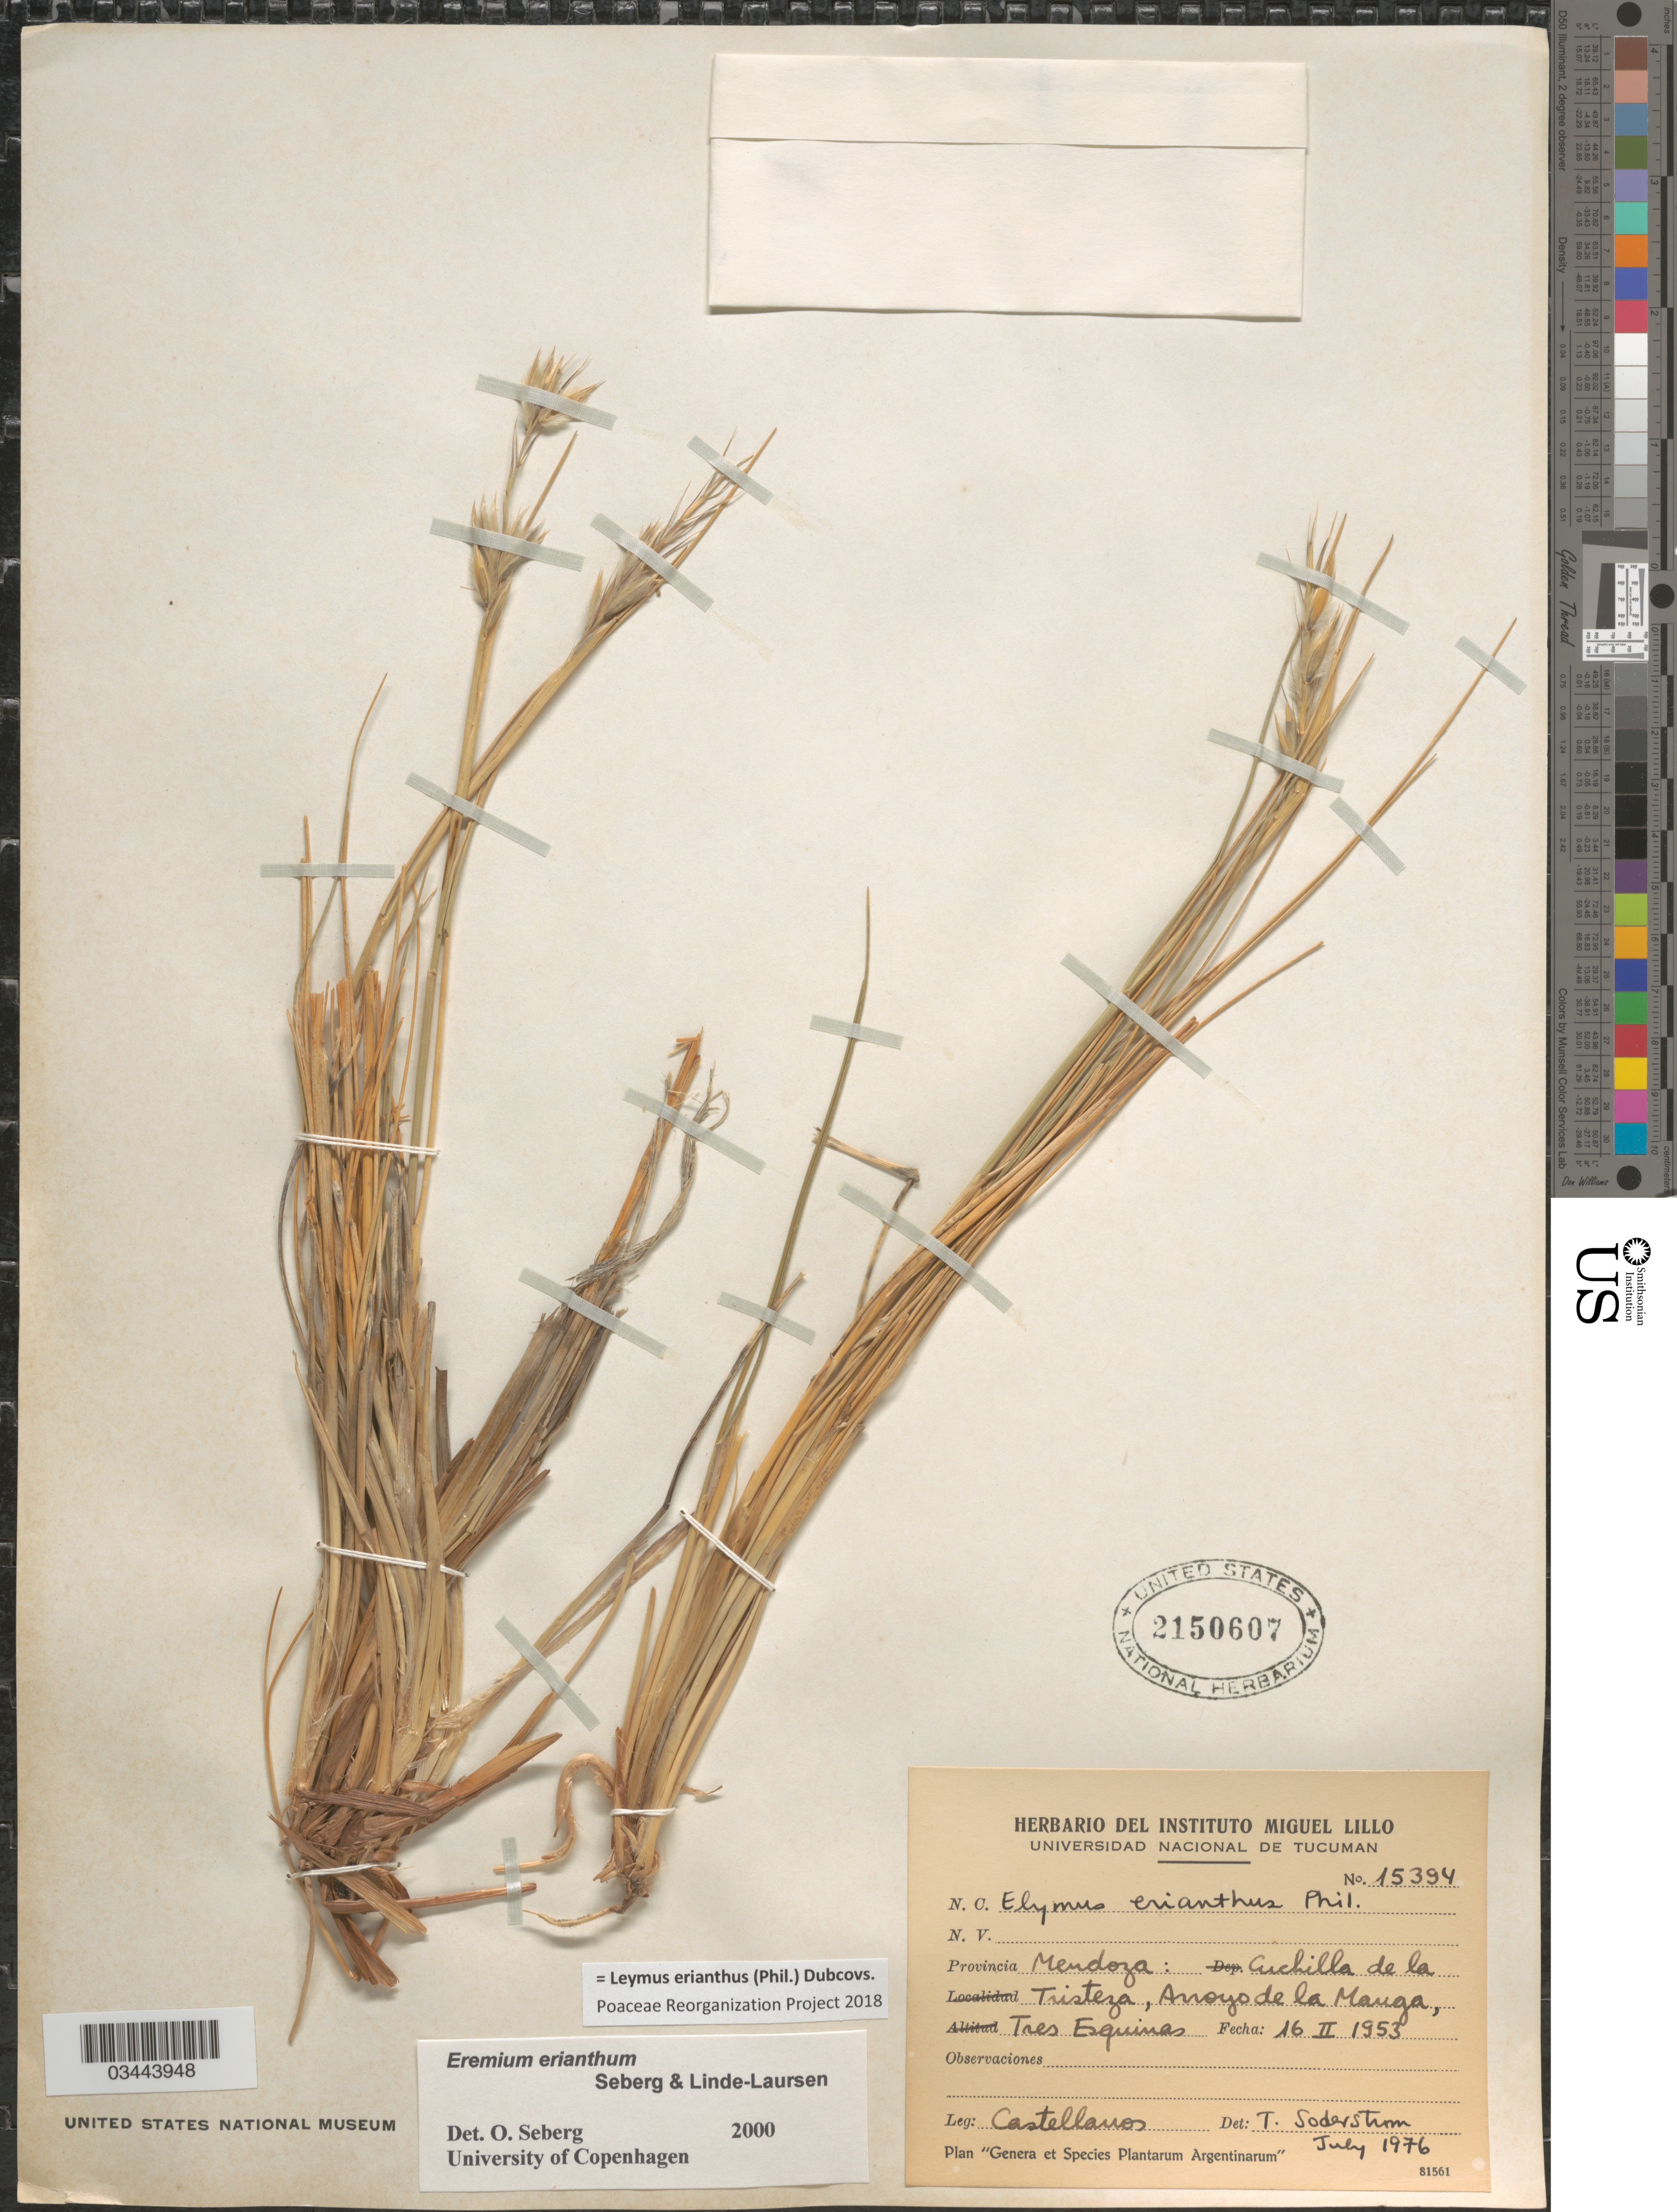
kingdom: Plantae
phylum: Tracheophyta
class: Liliopsida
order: Poales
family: Poaceae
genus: Leymus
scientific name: Leymus erianthus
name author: (Phil.) Dubcovsky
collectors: -- Castellanos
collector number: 15394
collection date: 1953-02-16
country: Argentina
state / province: Mendoza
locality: Cuchilla de la Tristeza, Arroyo de la Manga, Tres Esquinas.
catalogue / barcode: US 2150607